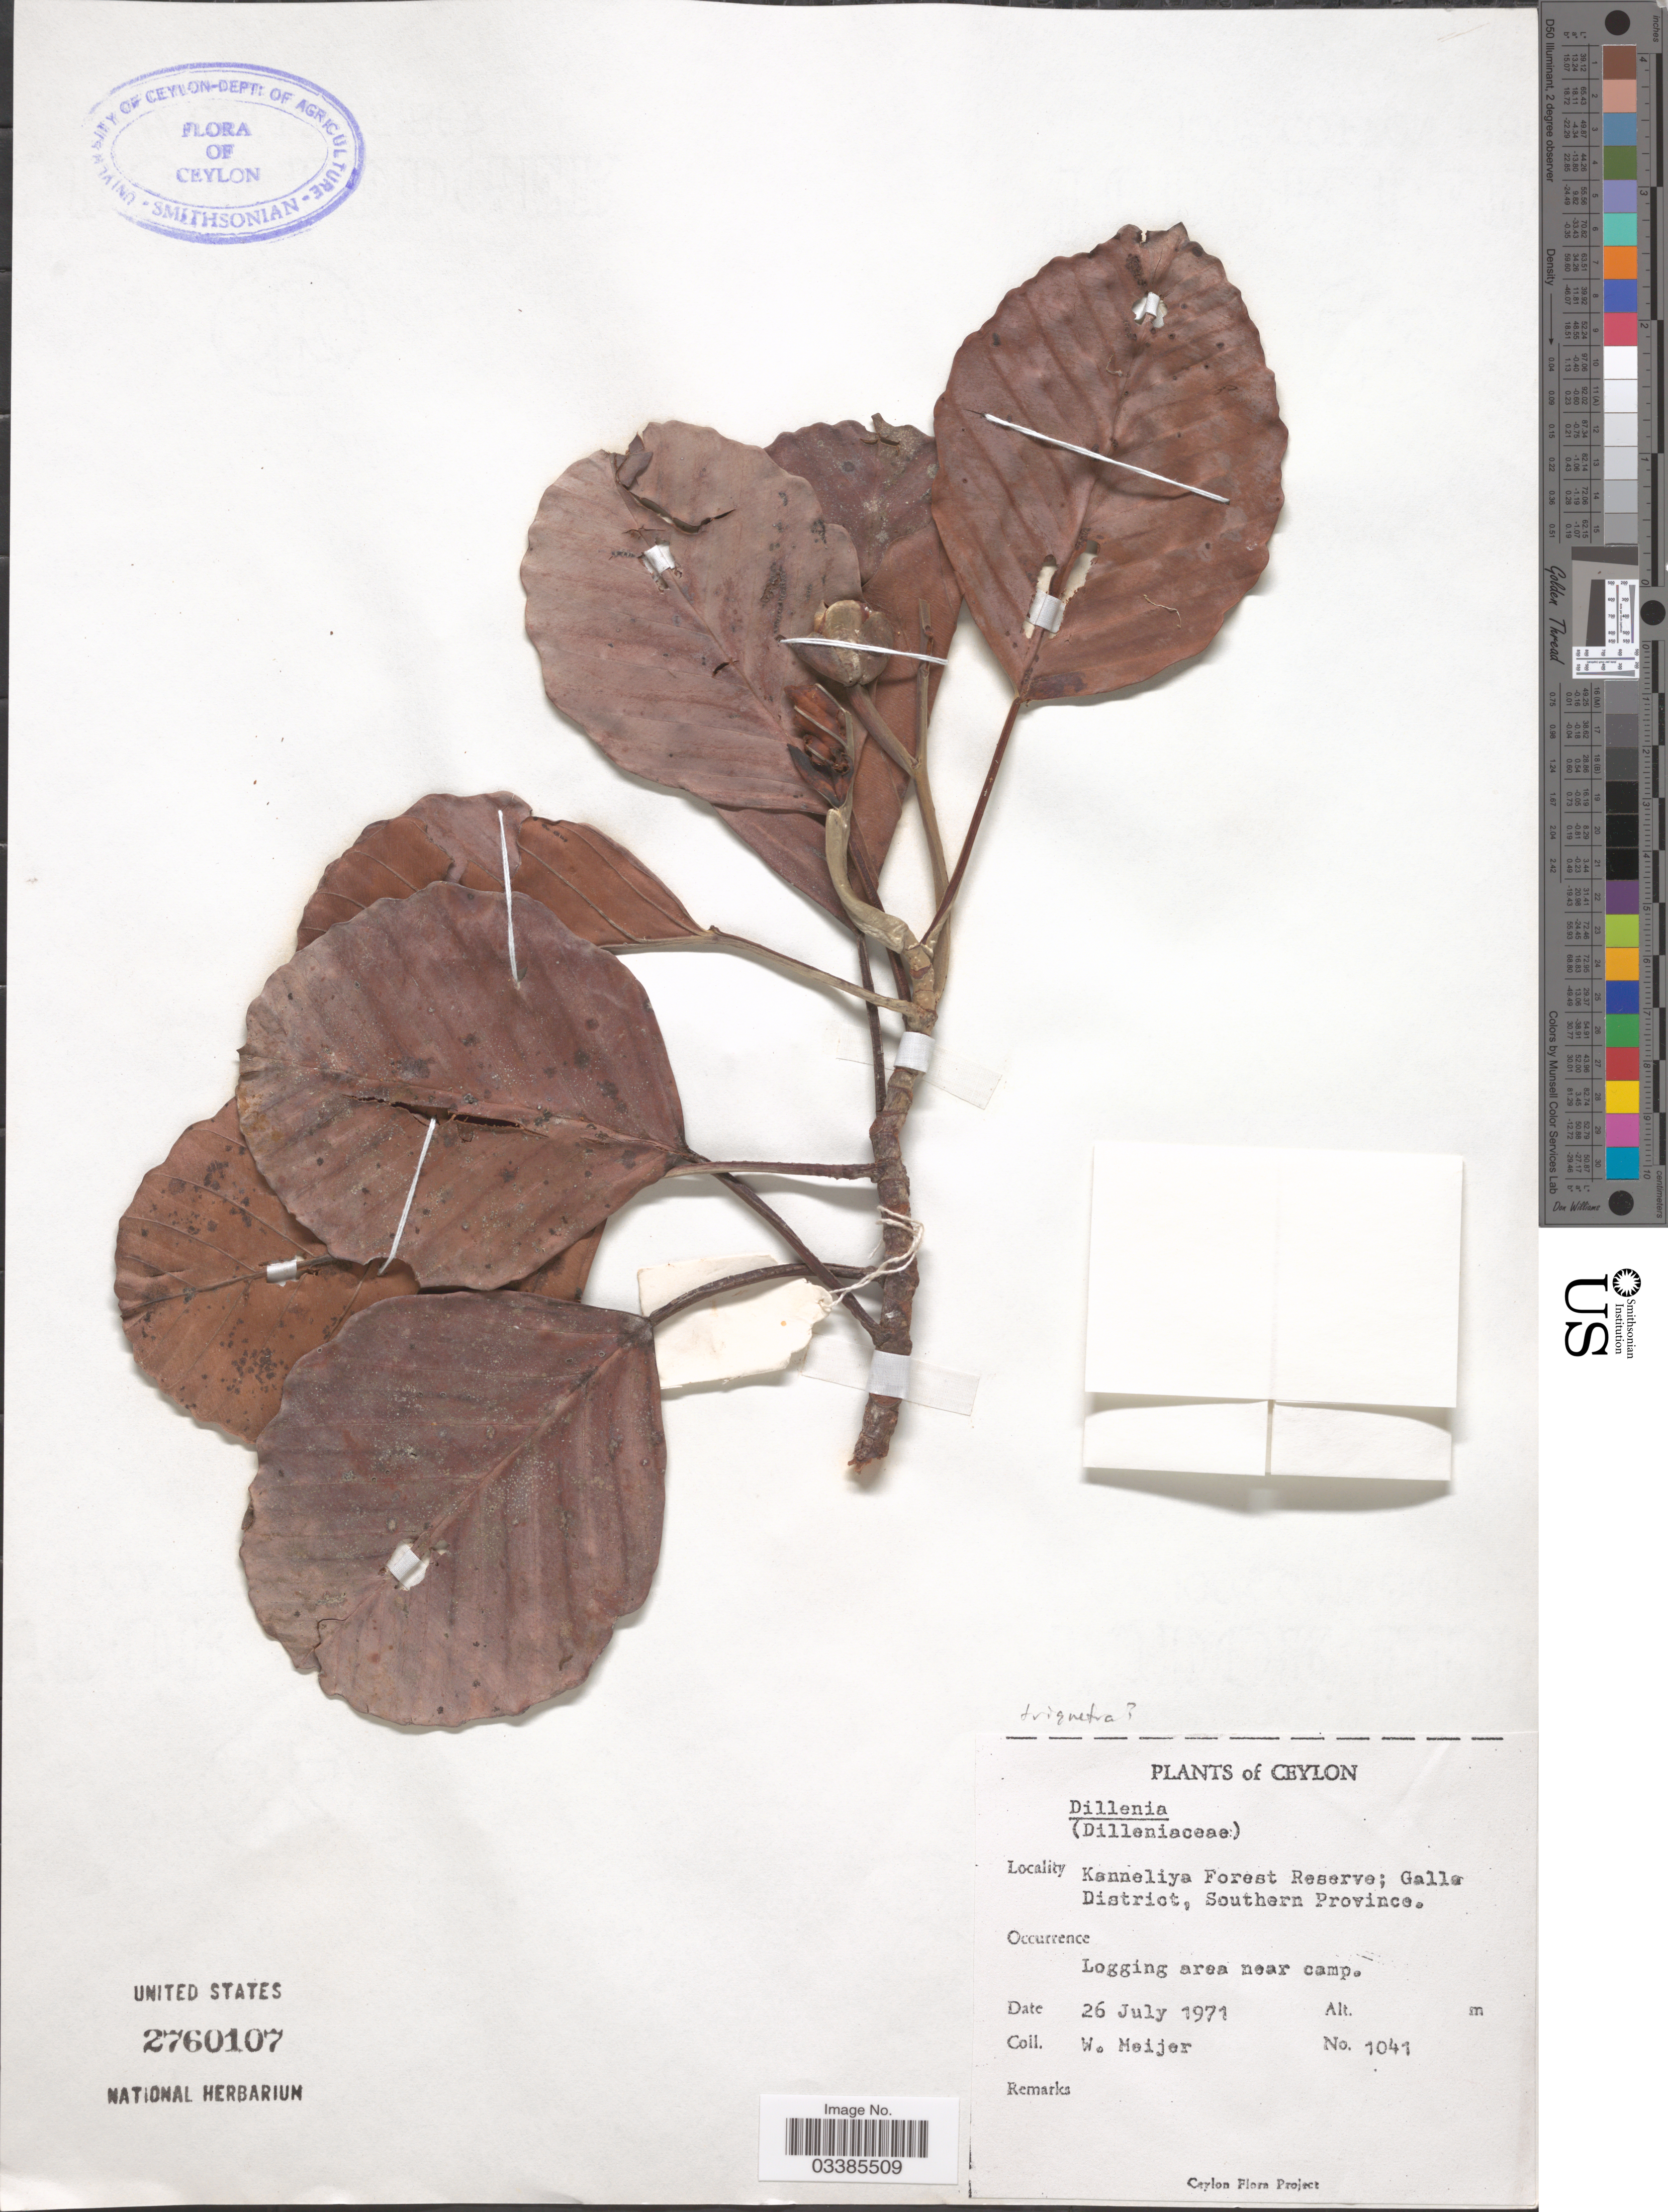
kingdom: Plantae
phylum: Tracheophyta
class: Magnoliopsida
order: Dilleniales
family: Dilleniaceae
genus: Dillenia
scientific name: Dillenia sp.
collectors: W. Meijer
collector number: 1041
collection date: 1971-07-26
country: Sri Lanka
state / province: Southern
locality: Ceylon. Kanneliya Forest Reserve; Galle District. Logging area near camp.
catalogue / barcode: US 2760107